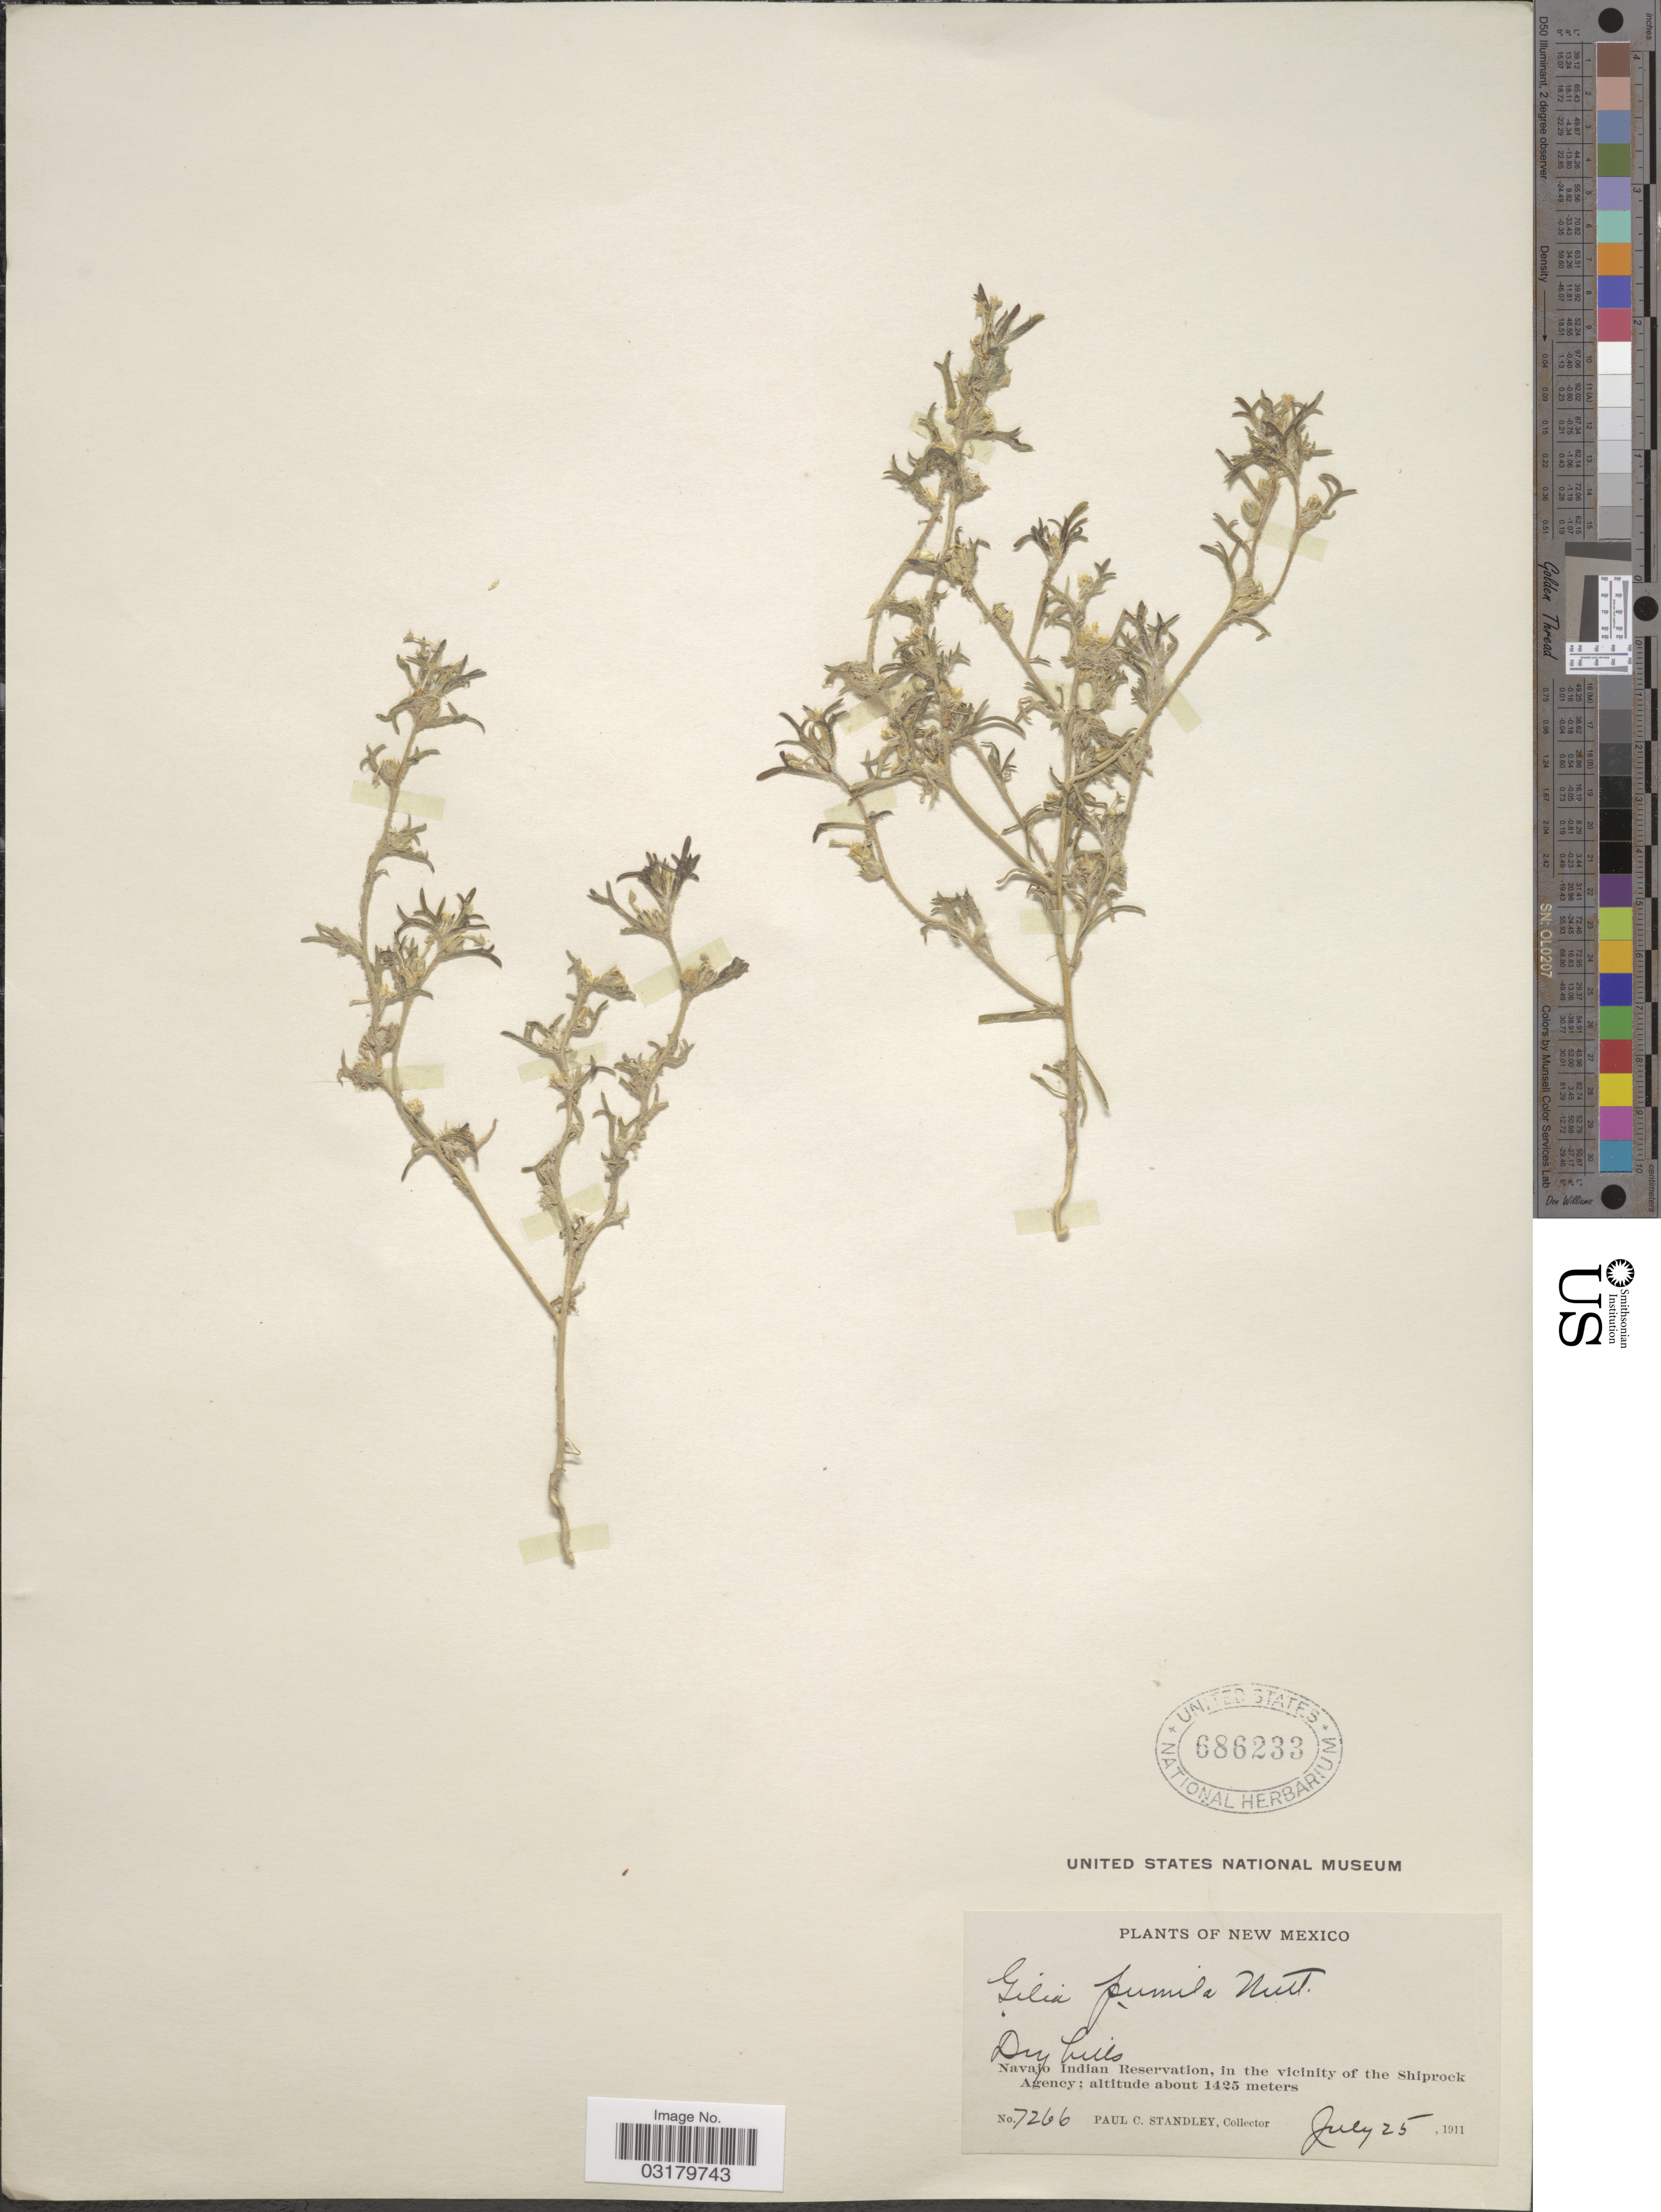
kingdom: Plantae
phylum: Tracheophyta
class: Magnoliopsida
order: Ericales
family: Polemoniaceae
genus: Ipomopsis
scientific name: Ipomopsis pumila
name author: (Nutt.) V.E. Grant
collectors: P. C. Standley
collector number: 7266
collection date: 1911-07-25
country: United States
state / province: New Mexico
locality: Dry hills. Navajo Indian Reservation, in the vicinity of the Shiprock Agency.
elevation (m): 1425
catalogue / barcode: US 686233